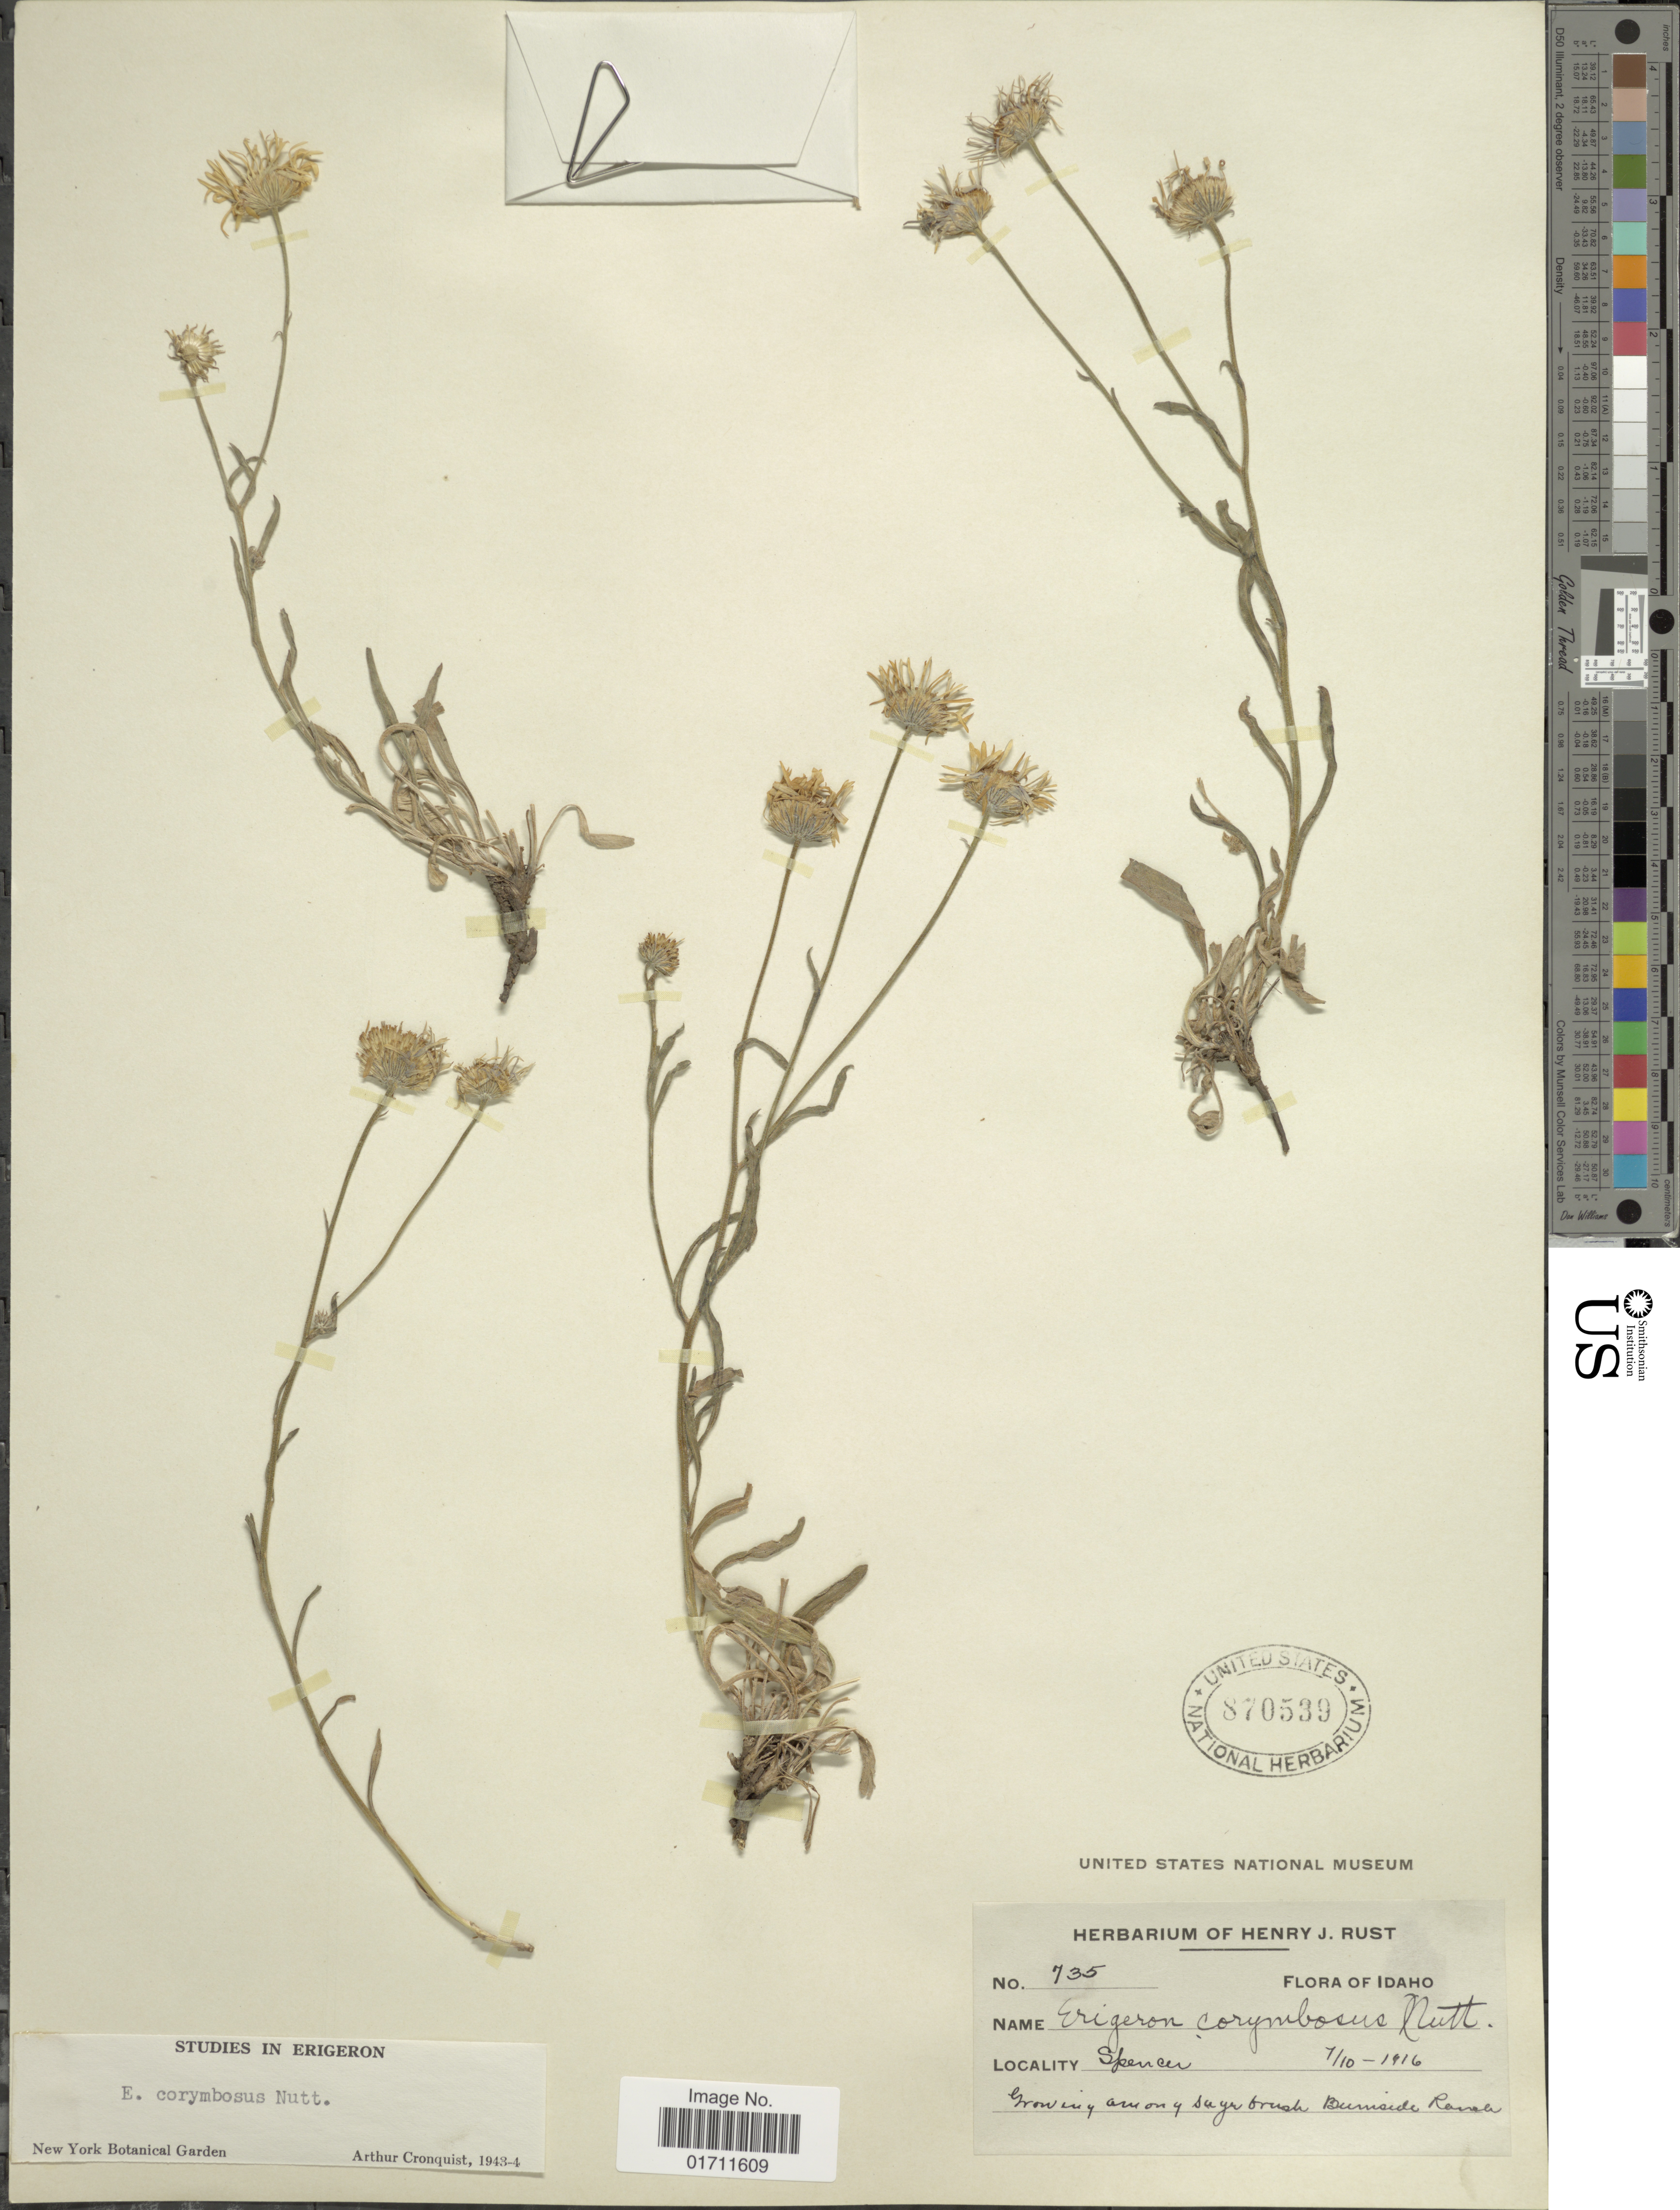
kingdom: Plantae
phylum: Tracheophyta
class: Magnoliopsida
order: Asterales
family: Asteraceae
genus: Erigeron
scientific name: Erigeron corymbosus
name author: Nutt.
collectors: ex herb. Henry J. Rust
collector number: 735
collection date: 1916-07-10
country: United States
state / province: Idaho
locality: Spencer, growing among sayrbrush Burnside Ranch.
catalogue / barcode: US 870539